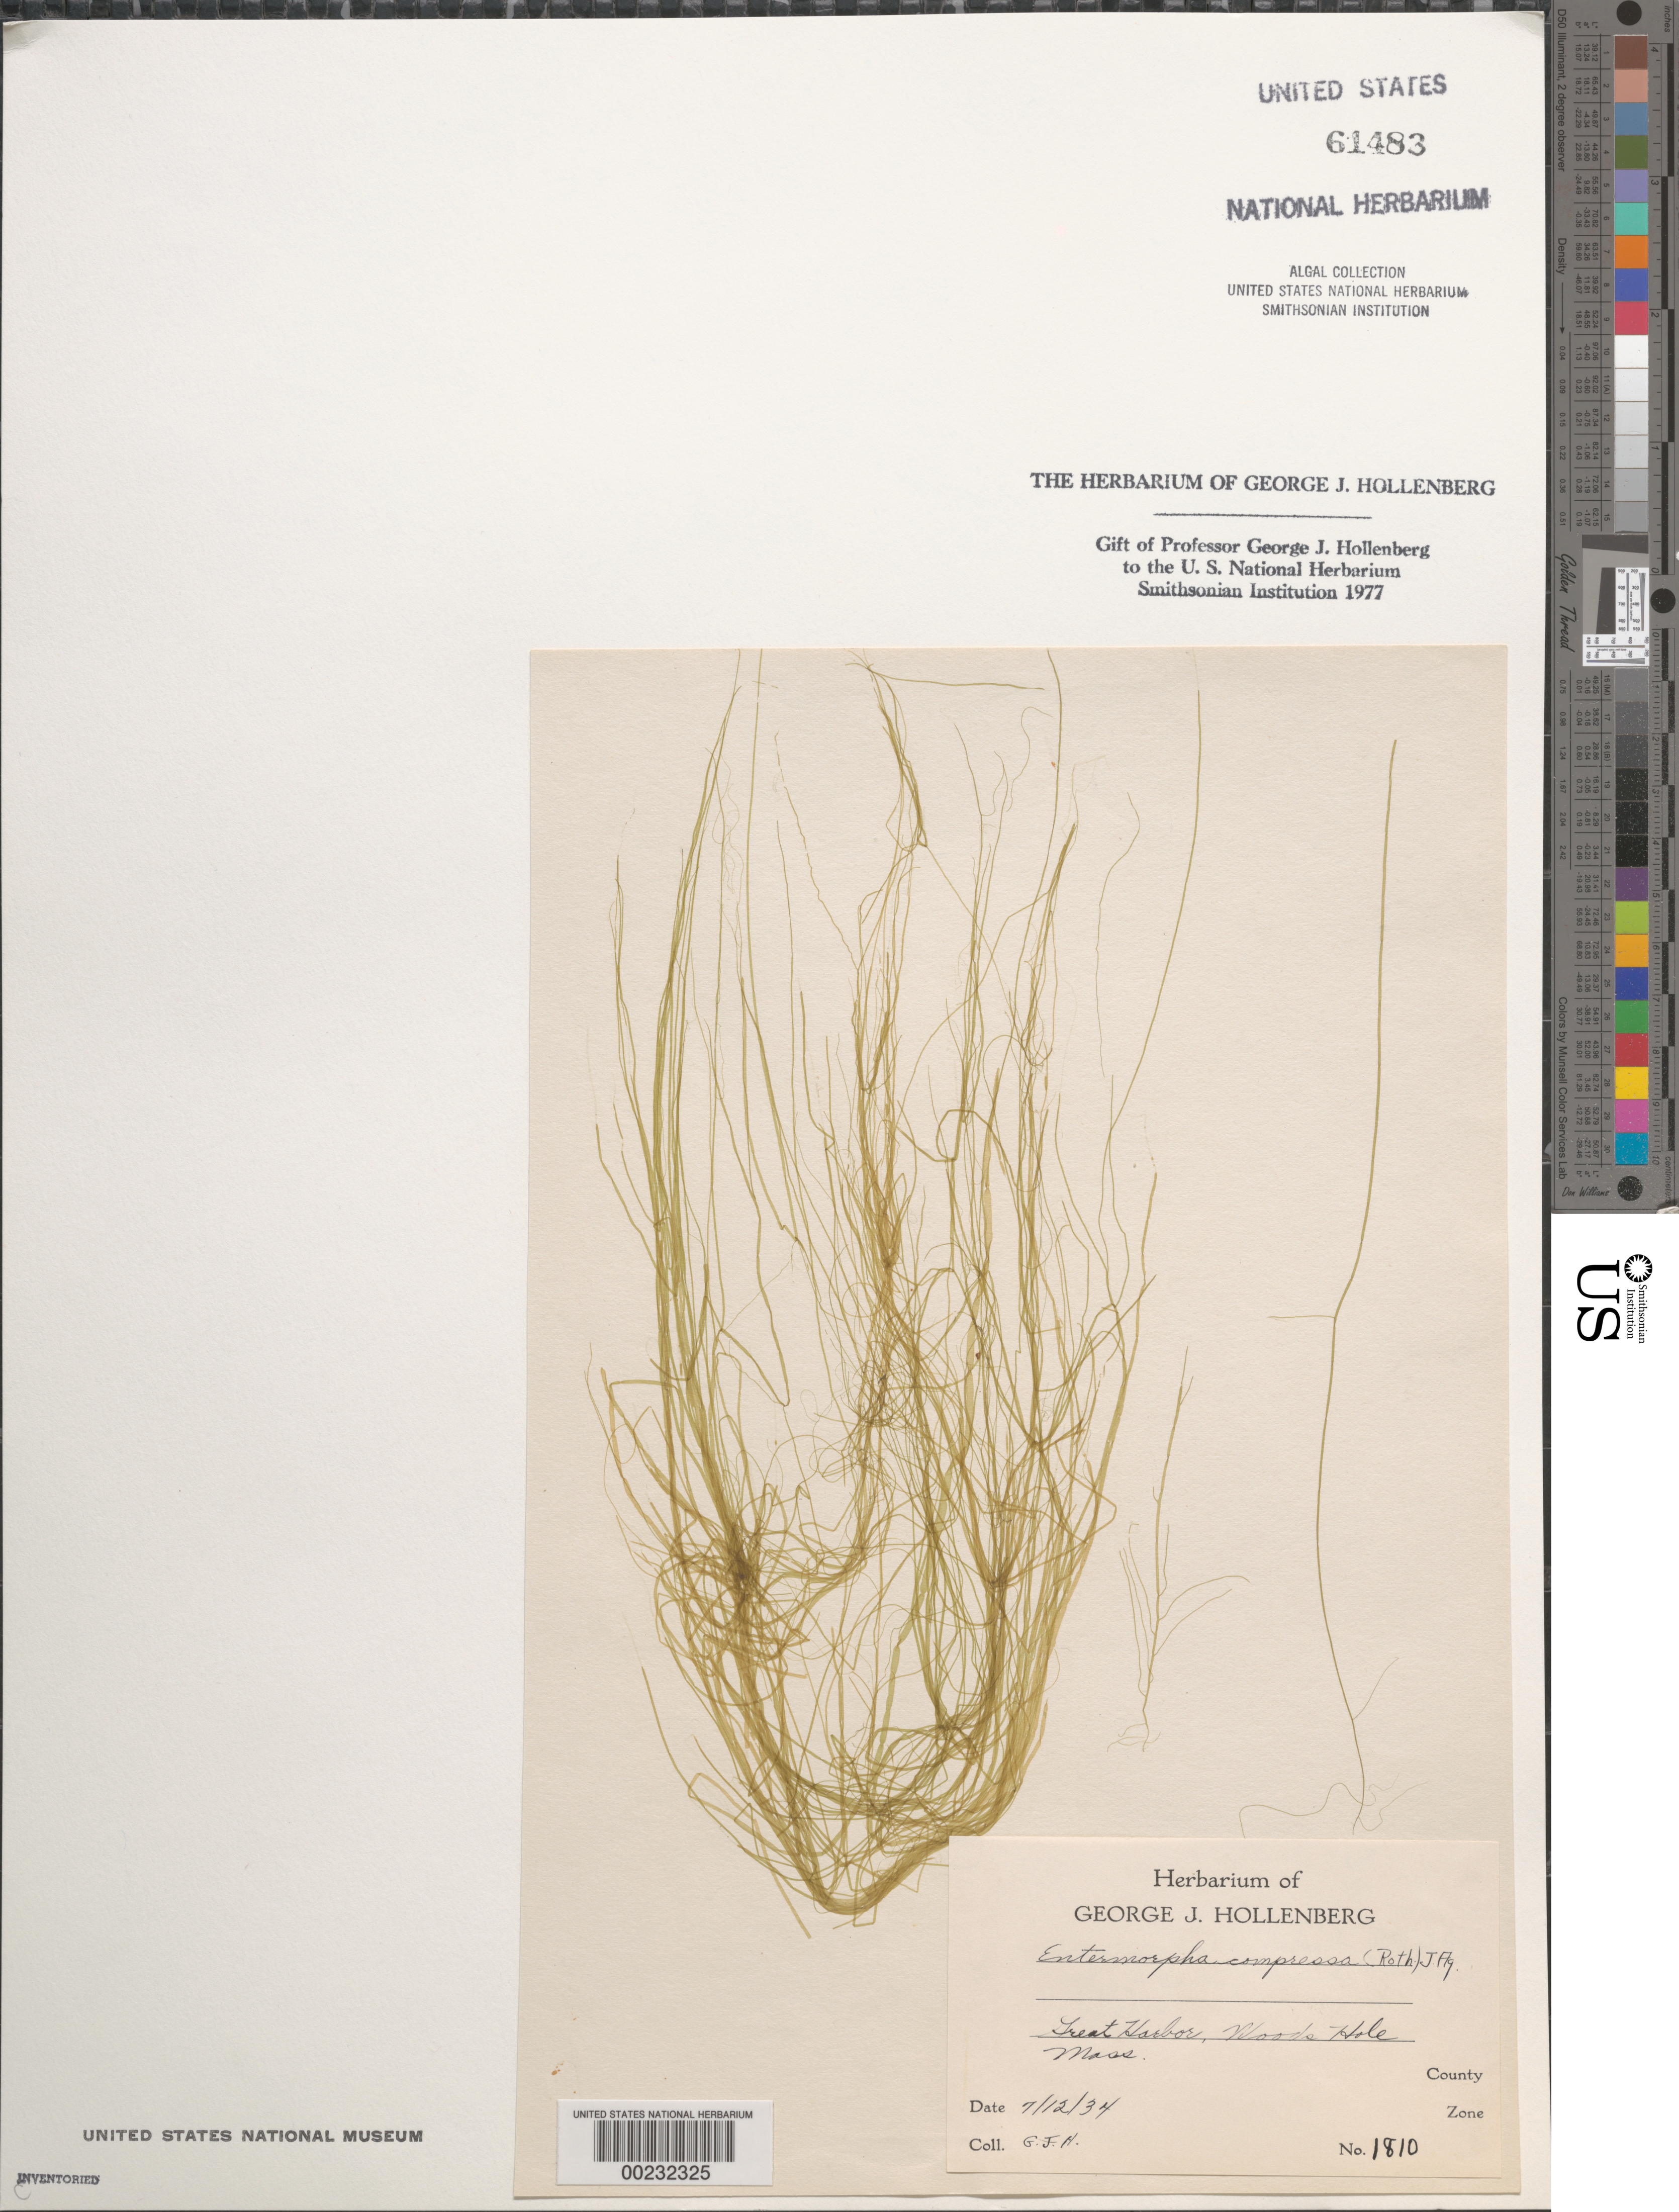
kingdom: Plantae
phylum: Chlorophyta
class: Ulvophyceae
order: Ulvales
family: Ulvaceae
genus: Ulva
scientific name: Ulva compressa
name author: L.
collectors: G. Hollenberg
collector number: GJH 1810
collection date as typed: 12 Jul 1934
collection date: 1934-07-12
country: United States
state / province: Massachusetts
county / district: Barnstable County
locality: Woods Hole, Great Harbor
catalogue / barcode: US 61483